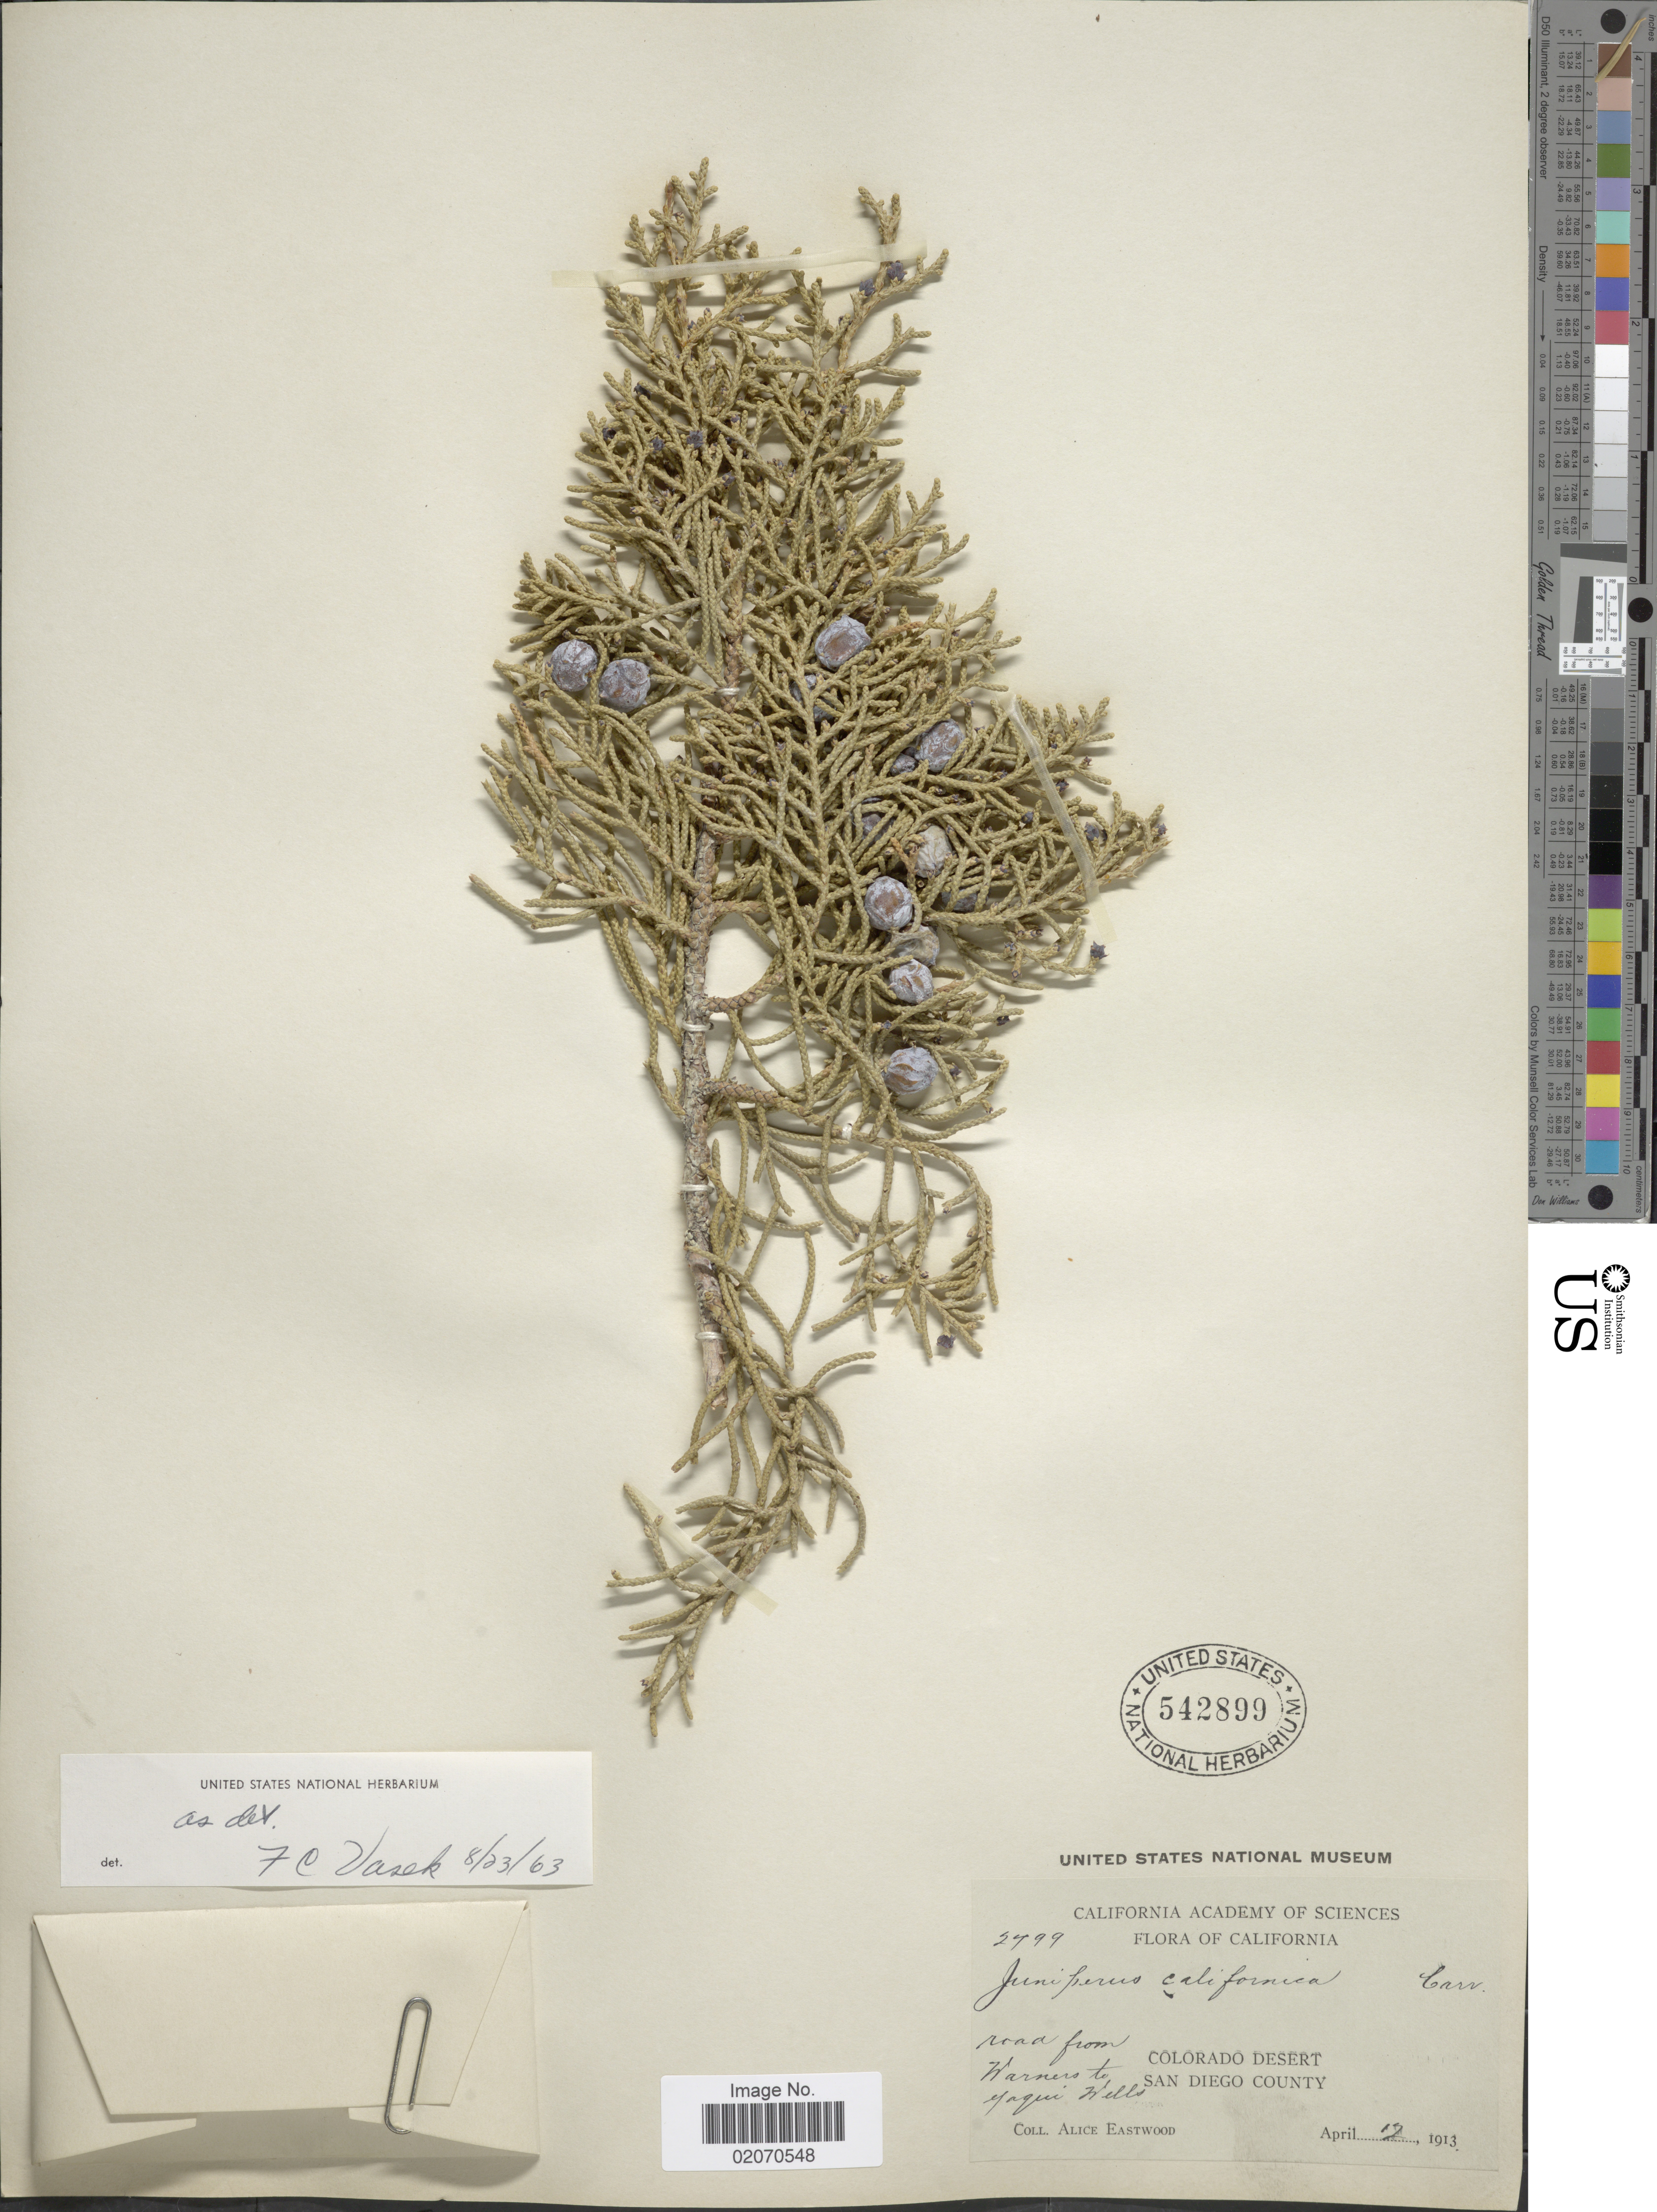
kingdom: Plantae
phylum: Tracheophyta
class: Pinopsida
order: Pinales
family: Cupressaceae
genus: Juniperus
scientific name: Juniperus californica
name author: Carrière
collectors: A. Eastwood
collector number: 2799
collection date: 1913-04-12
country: United States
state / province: California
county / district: San Diego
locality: Road from Warners to Jaqui Wells. Colorado Desert San Diego County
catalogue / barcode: US 542899